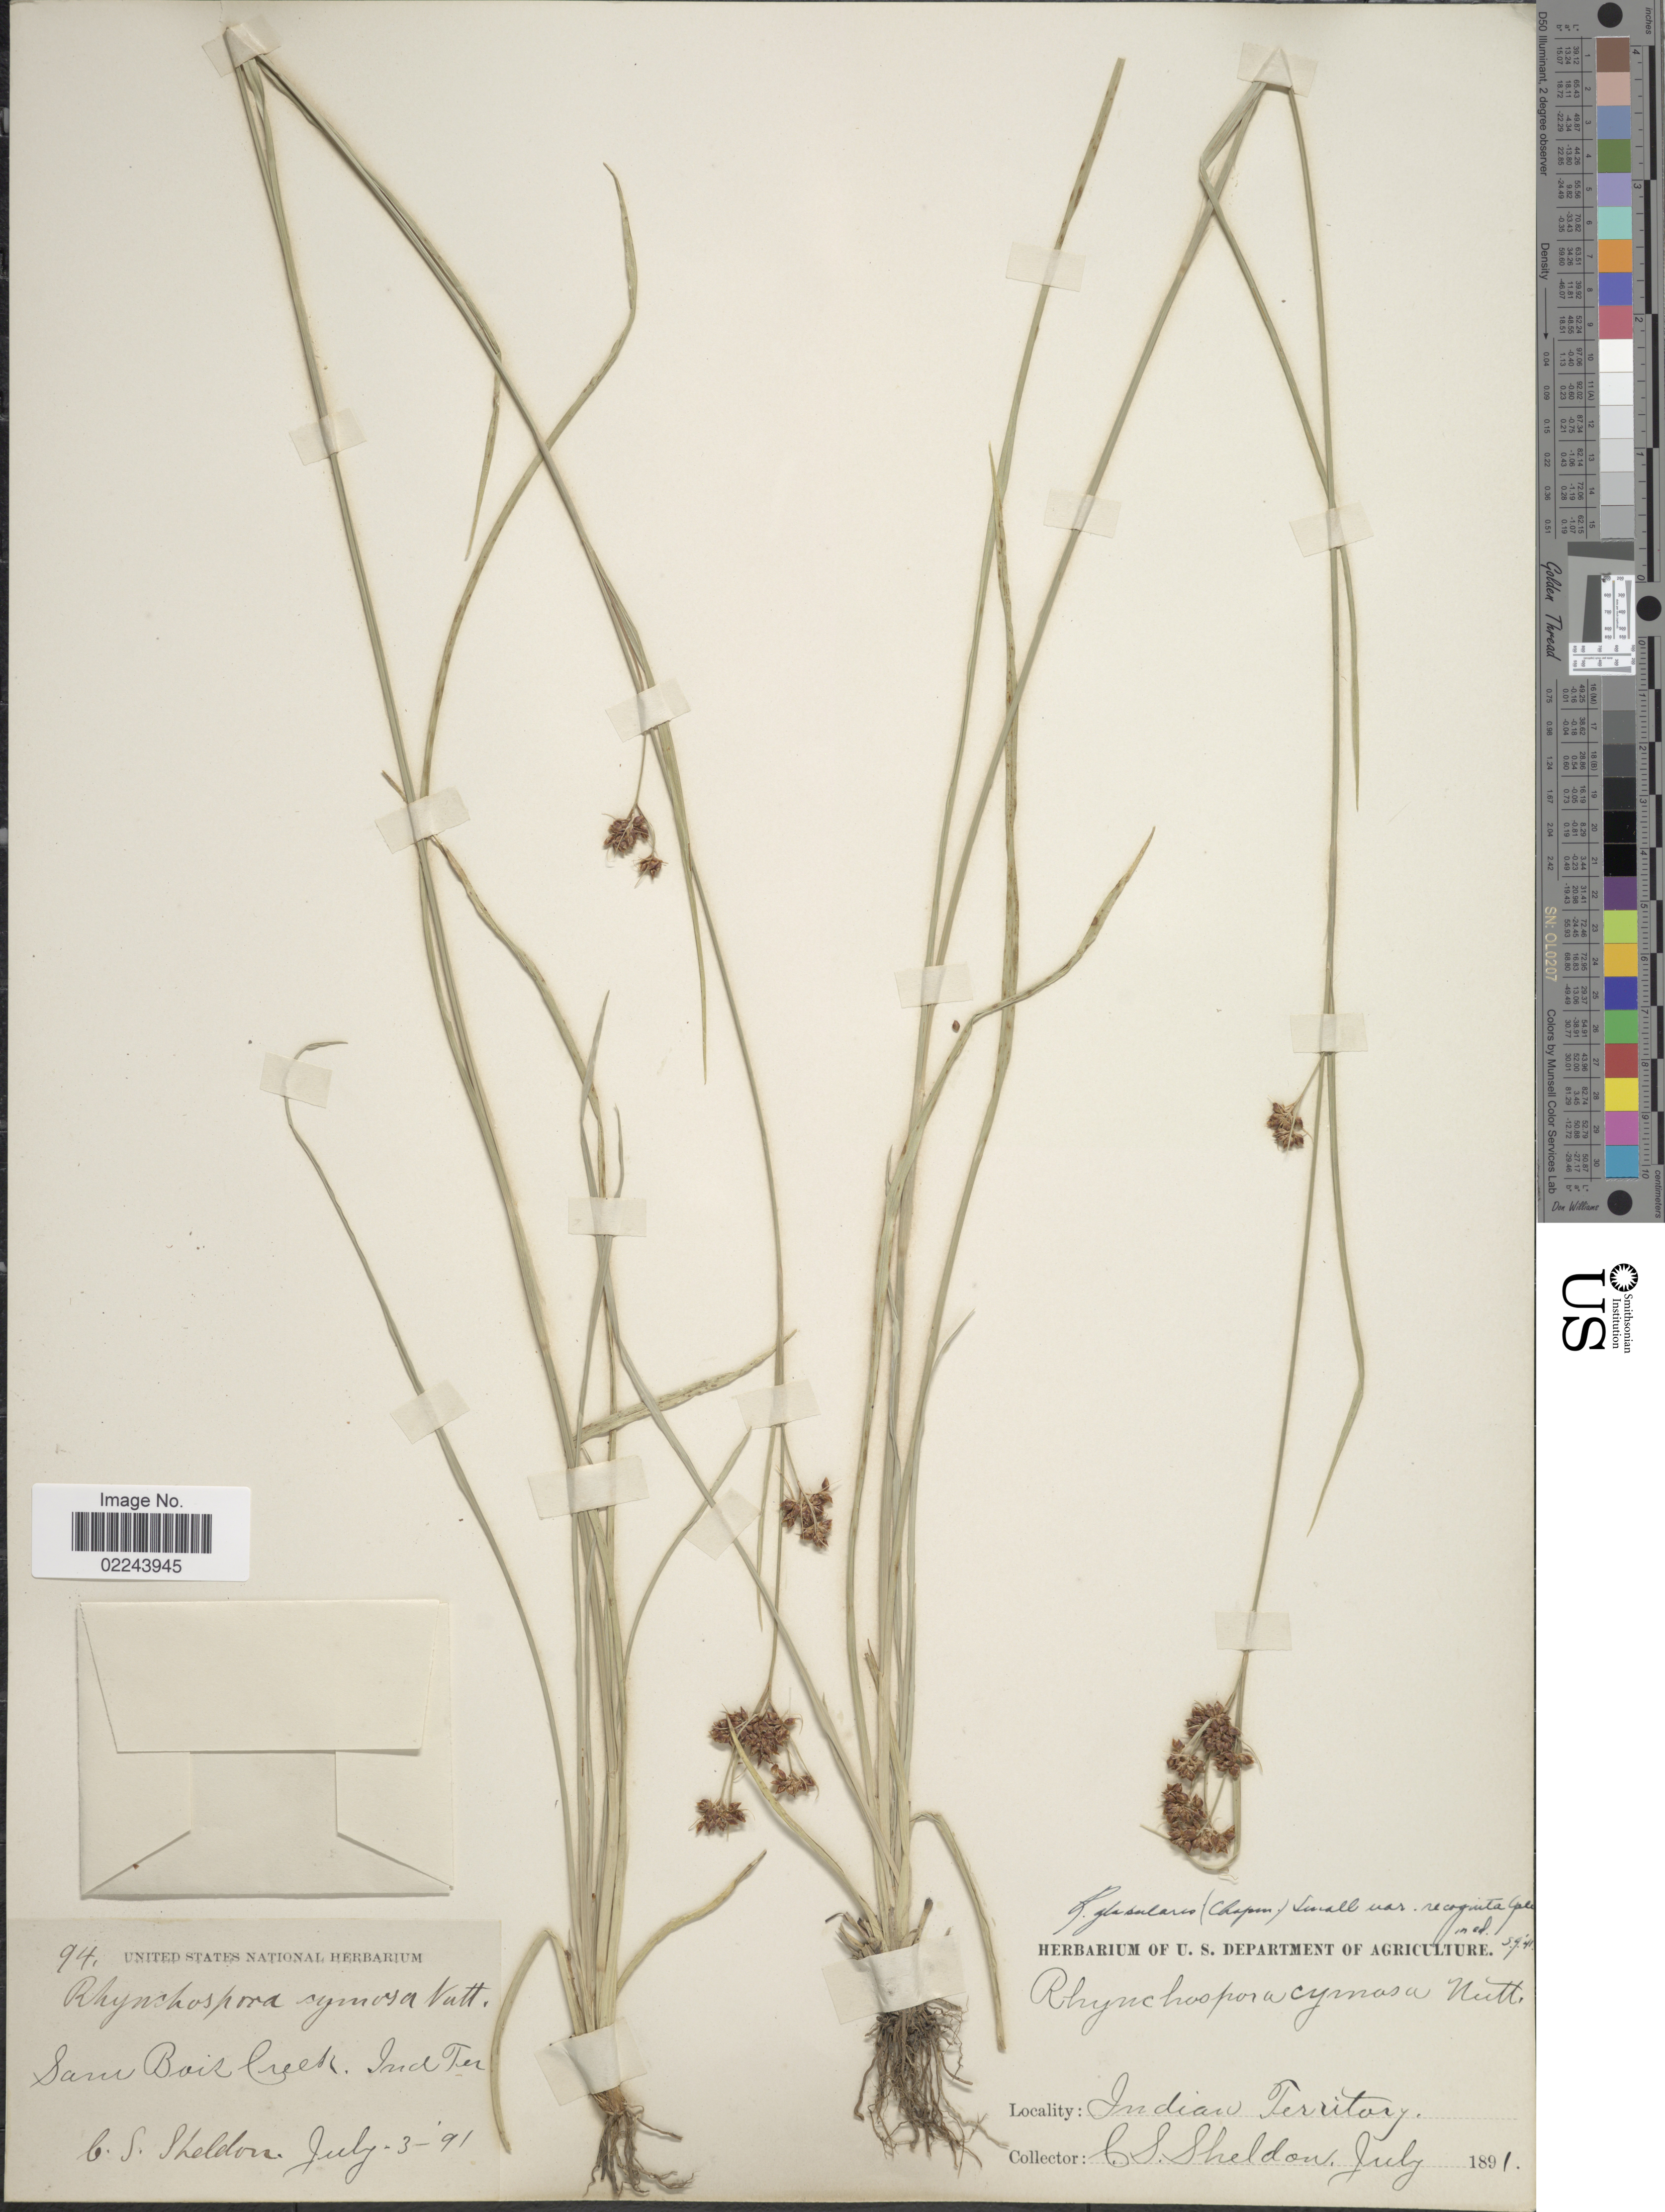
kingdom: Plantae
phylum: Tracheophyta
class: Liliopsida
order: Poales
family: Cyperaceae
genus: Rhynchospora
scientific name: Rhynchospora recognita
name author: (Gale) Kral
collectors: C. S. Sheldon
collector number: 94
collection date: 1891-07-03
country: United States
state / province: Oklahoma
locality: Indian Territory, San Bois Creek